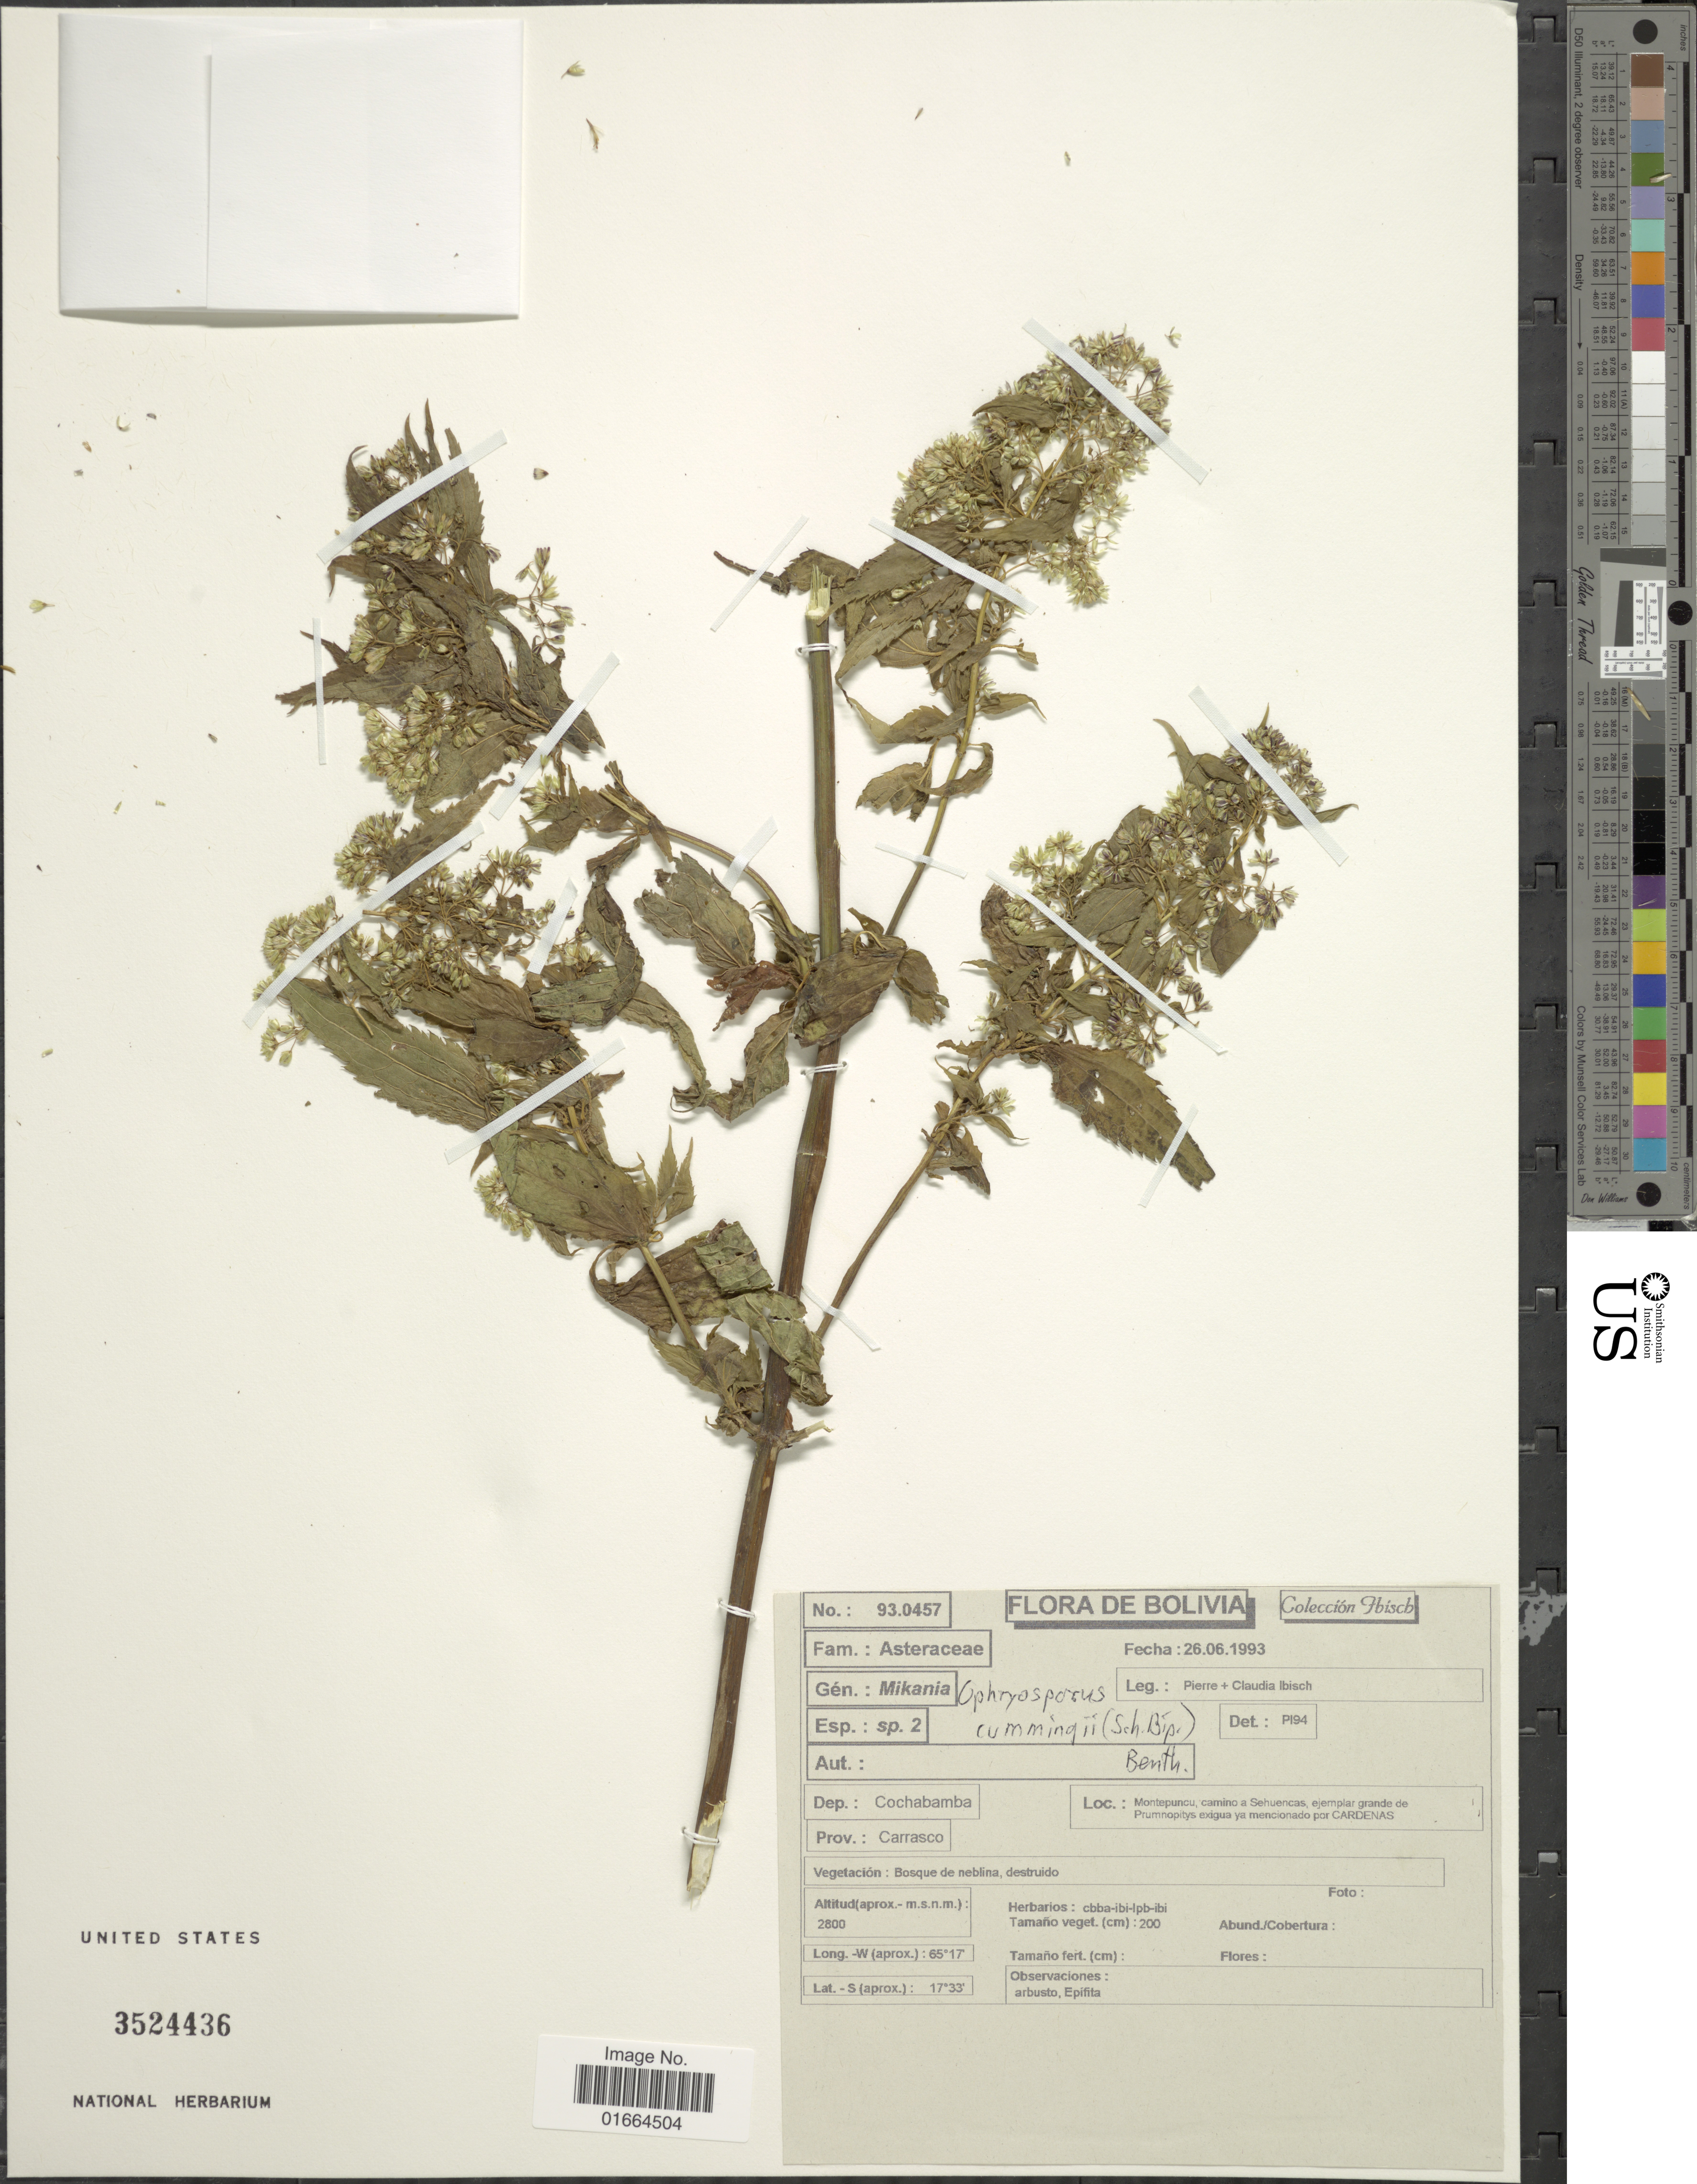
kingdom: Plantae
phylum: Tracheophyta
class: Magnoliopsida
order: Asterales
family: Asteraceae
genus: Ophryosporus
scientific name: Ophryosporus cumingii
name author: (Sch. Bip.) Benth.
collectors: P. Ibisch & C. Ibisch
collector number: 930457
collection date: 1993-06-26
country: Bolivia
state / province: Cochabamba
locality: Dep.: Cochabamba, Prov.: Carrasco, Montepuncu, camino a Sehuencas, ejemplar grande de Prumnopitys ya mencionado por Cardenas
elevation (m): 2800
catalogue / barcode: US 3524436